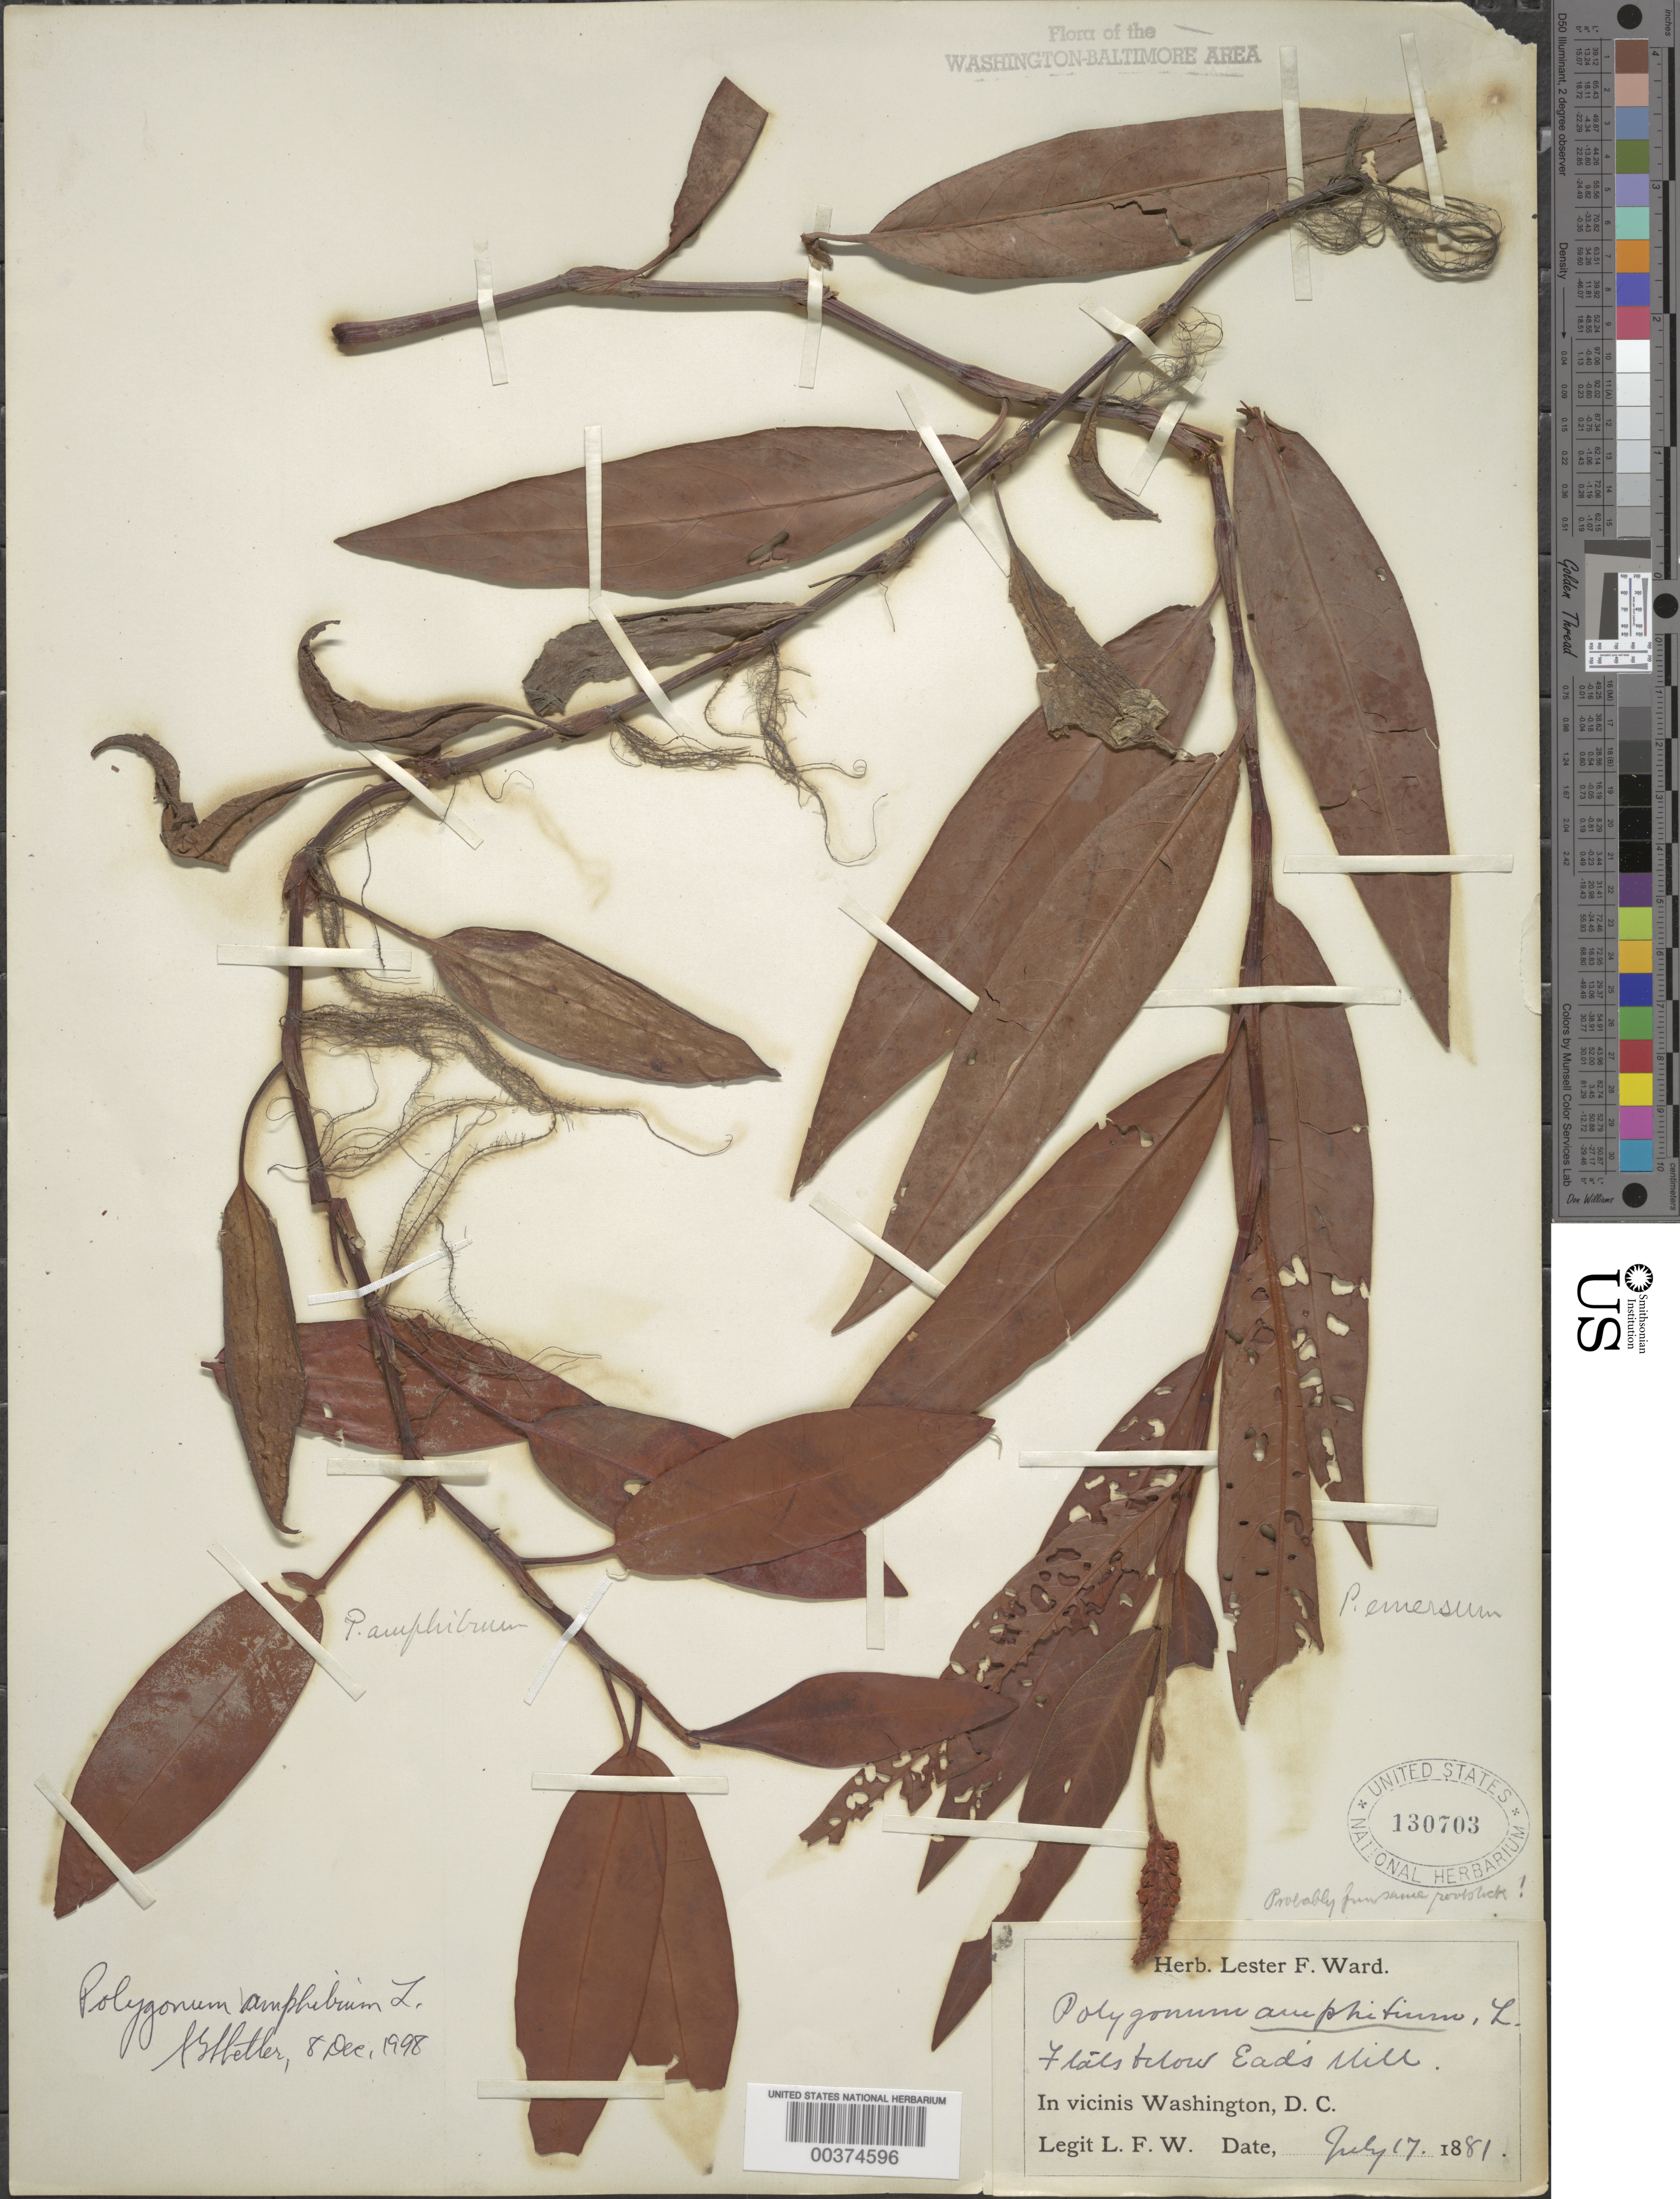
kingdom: Plantae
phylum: Tracheophyta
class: Magnoliopsida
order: Caryophyllales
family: Polygonaceae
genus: Persicaria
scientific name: Persicaria coccinea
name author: (Muhl. ex Willd.) Greene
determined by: Atha, D. E.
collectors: L. F. Ward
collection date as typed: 17 Jul 1881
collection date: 1881-07-17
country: United States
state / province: District of Columbia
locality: Flats below Eads Mill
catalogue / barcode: US 130703